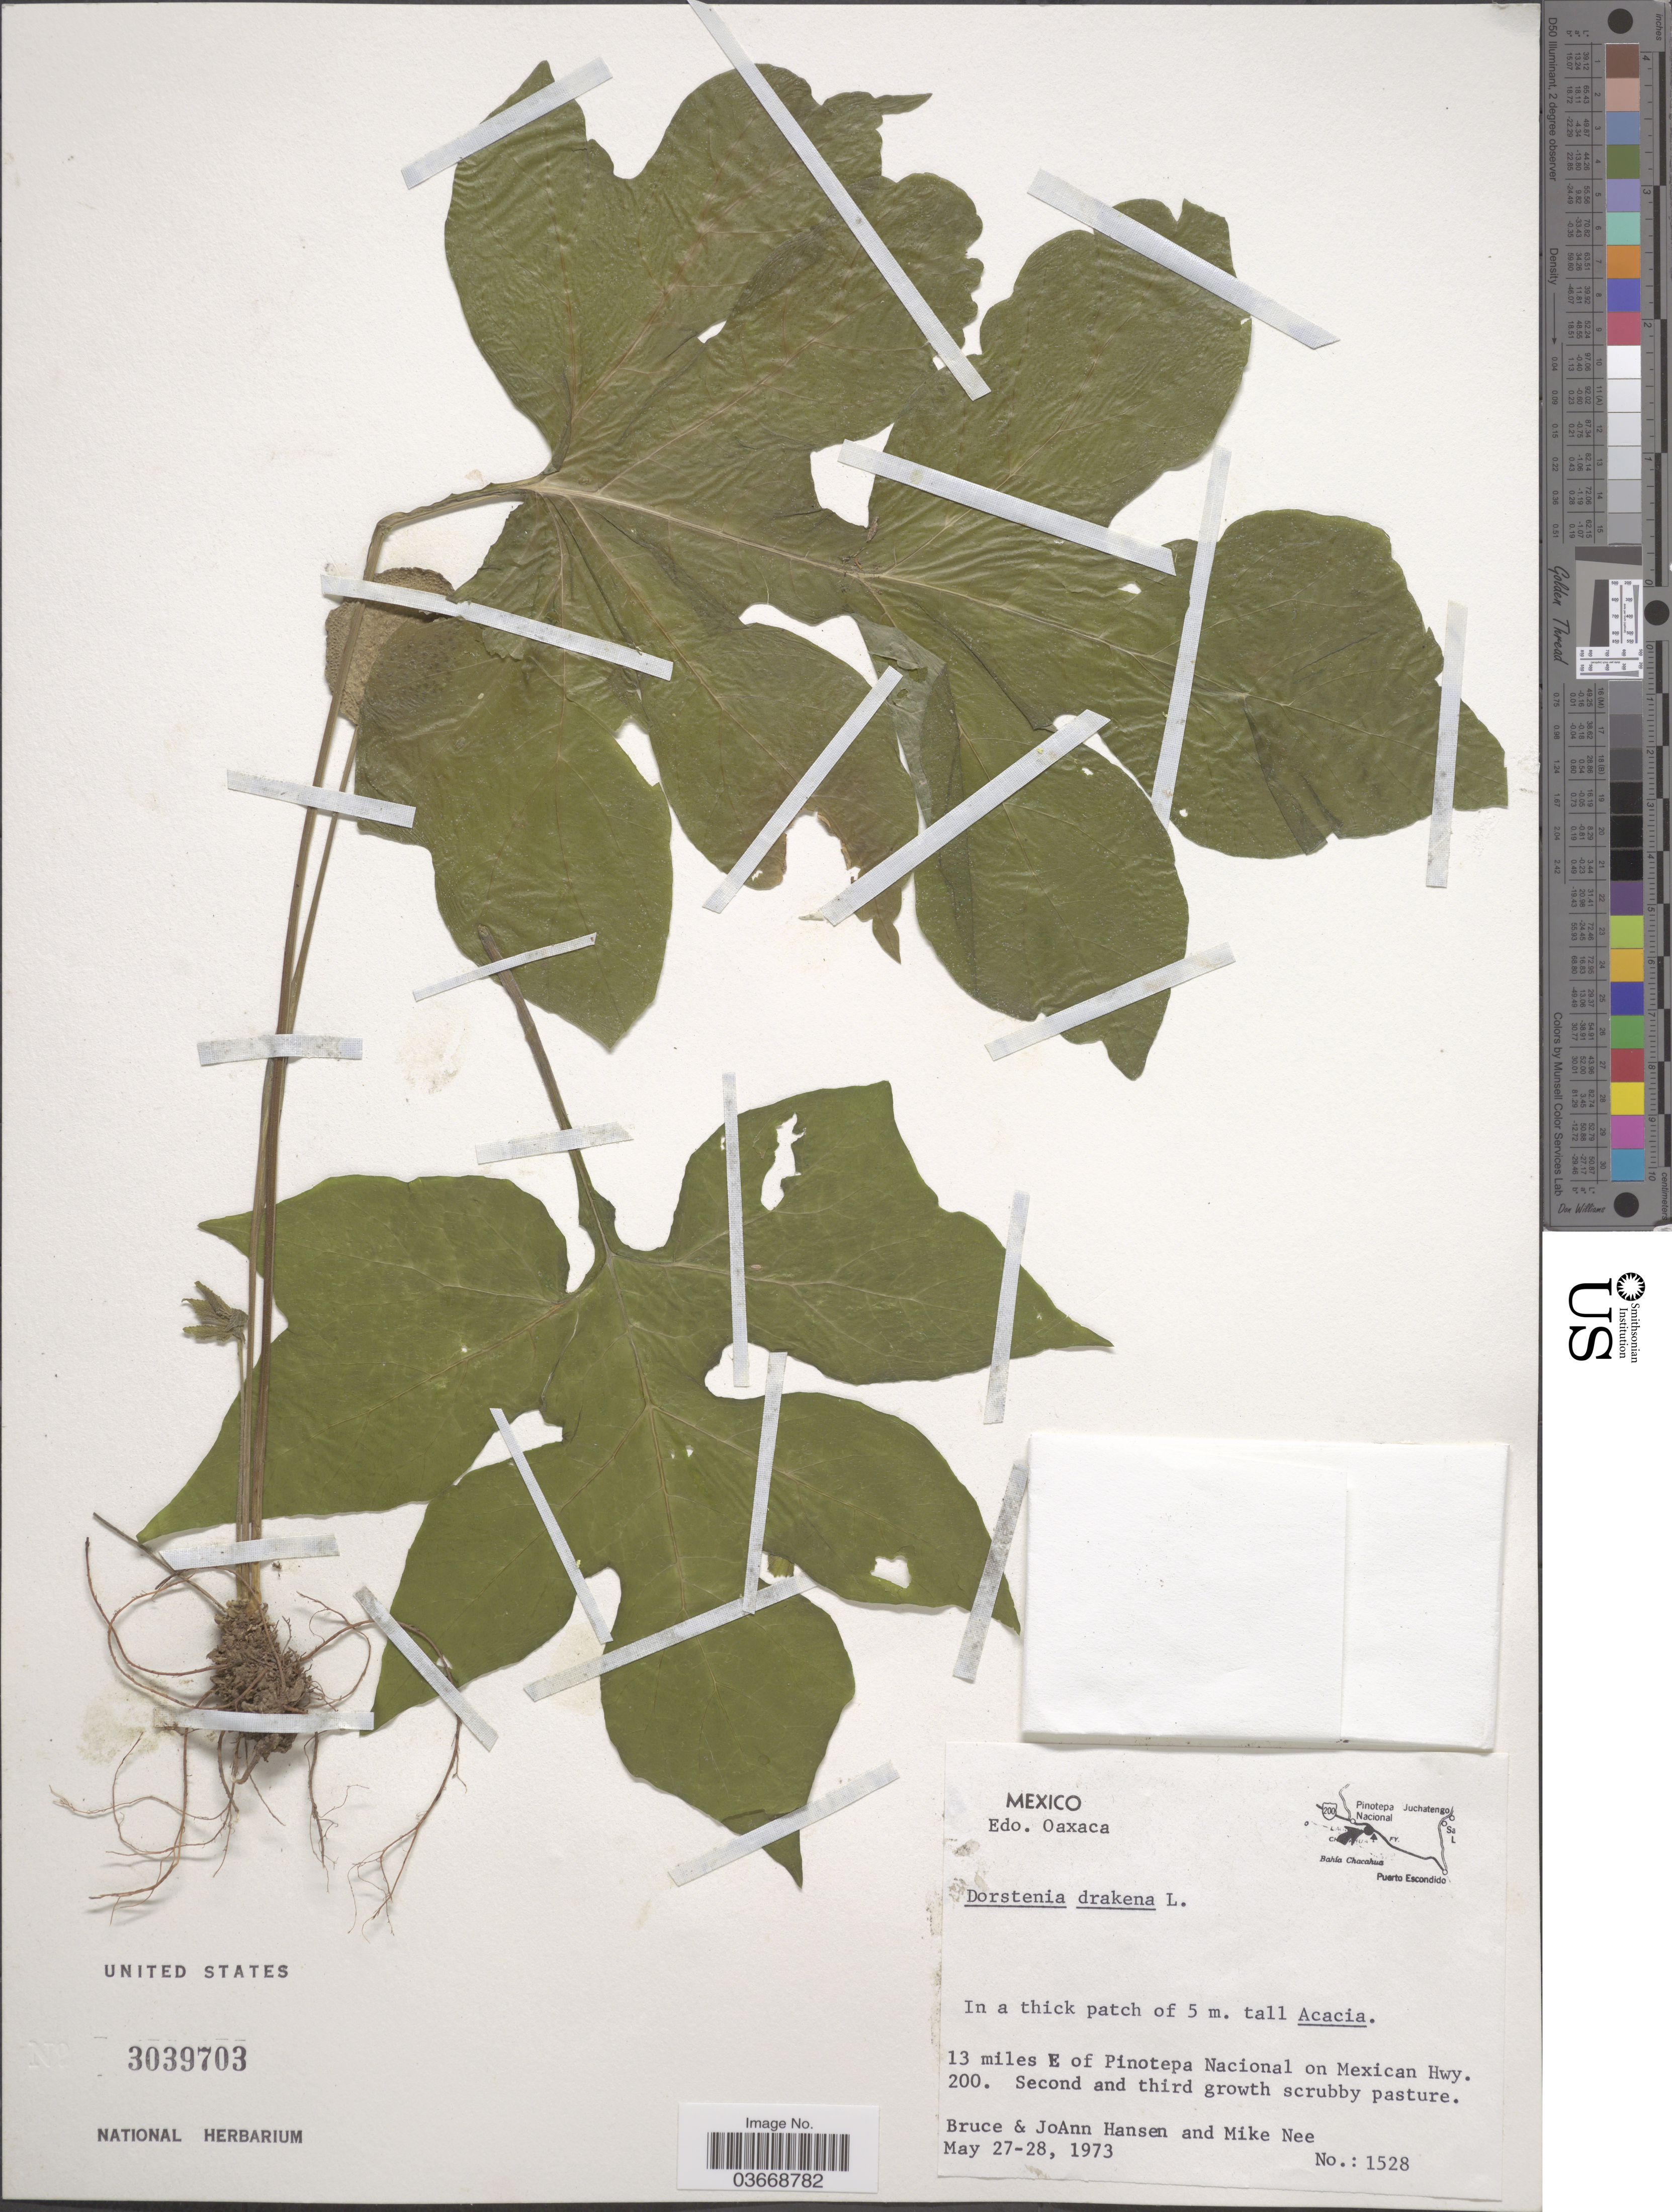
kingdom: Plantae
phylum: Tracheophyta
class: Magnoliopsida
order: Rosales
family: Moraceae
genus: Dorstenia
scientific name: Dorstenia drakena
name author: L.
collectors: B. Hansen, J. Hansen & M. Nee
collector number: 1528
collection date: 1973-05-27/1973-05-28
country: Mexico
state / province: Oaxaca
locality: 13 miles E of Pinotepa Nacional on Mexican Hwy. 200.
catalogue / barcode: US 3039703